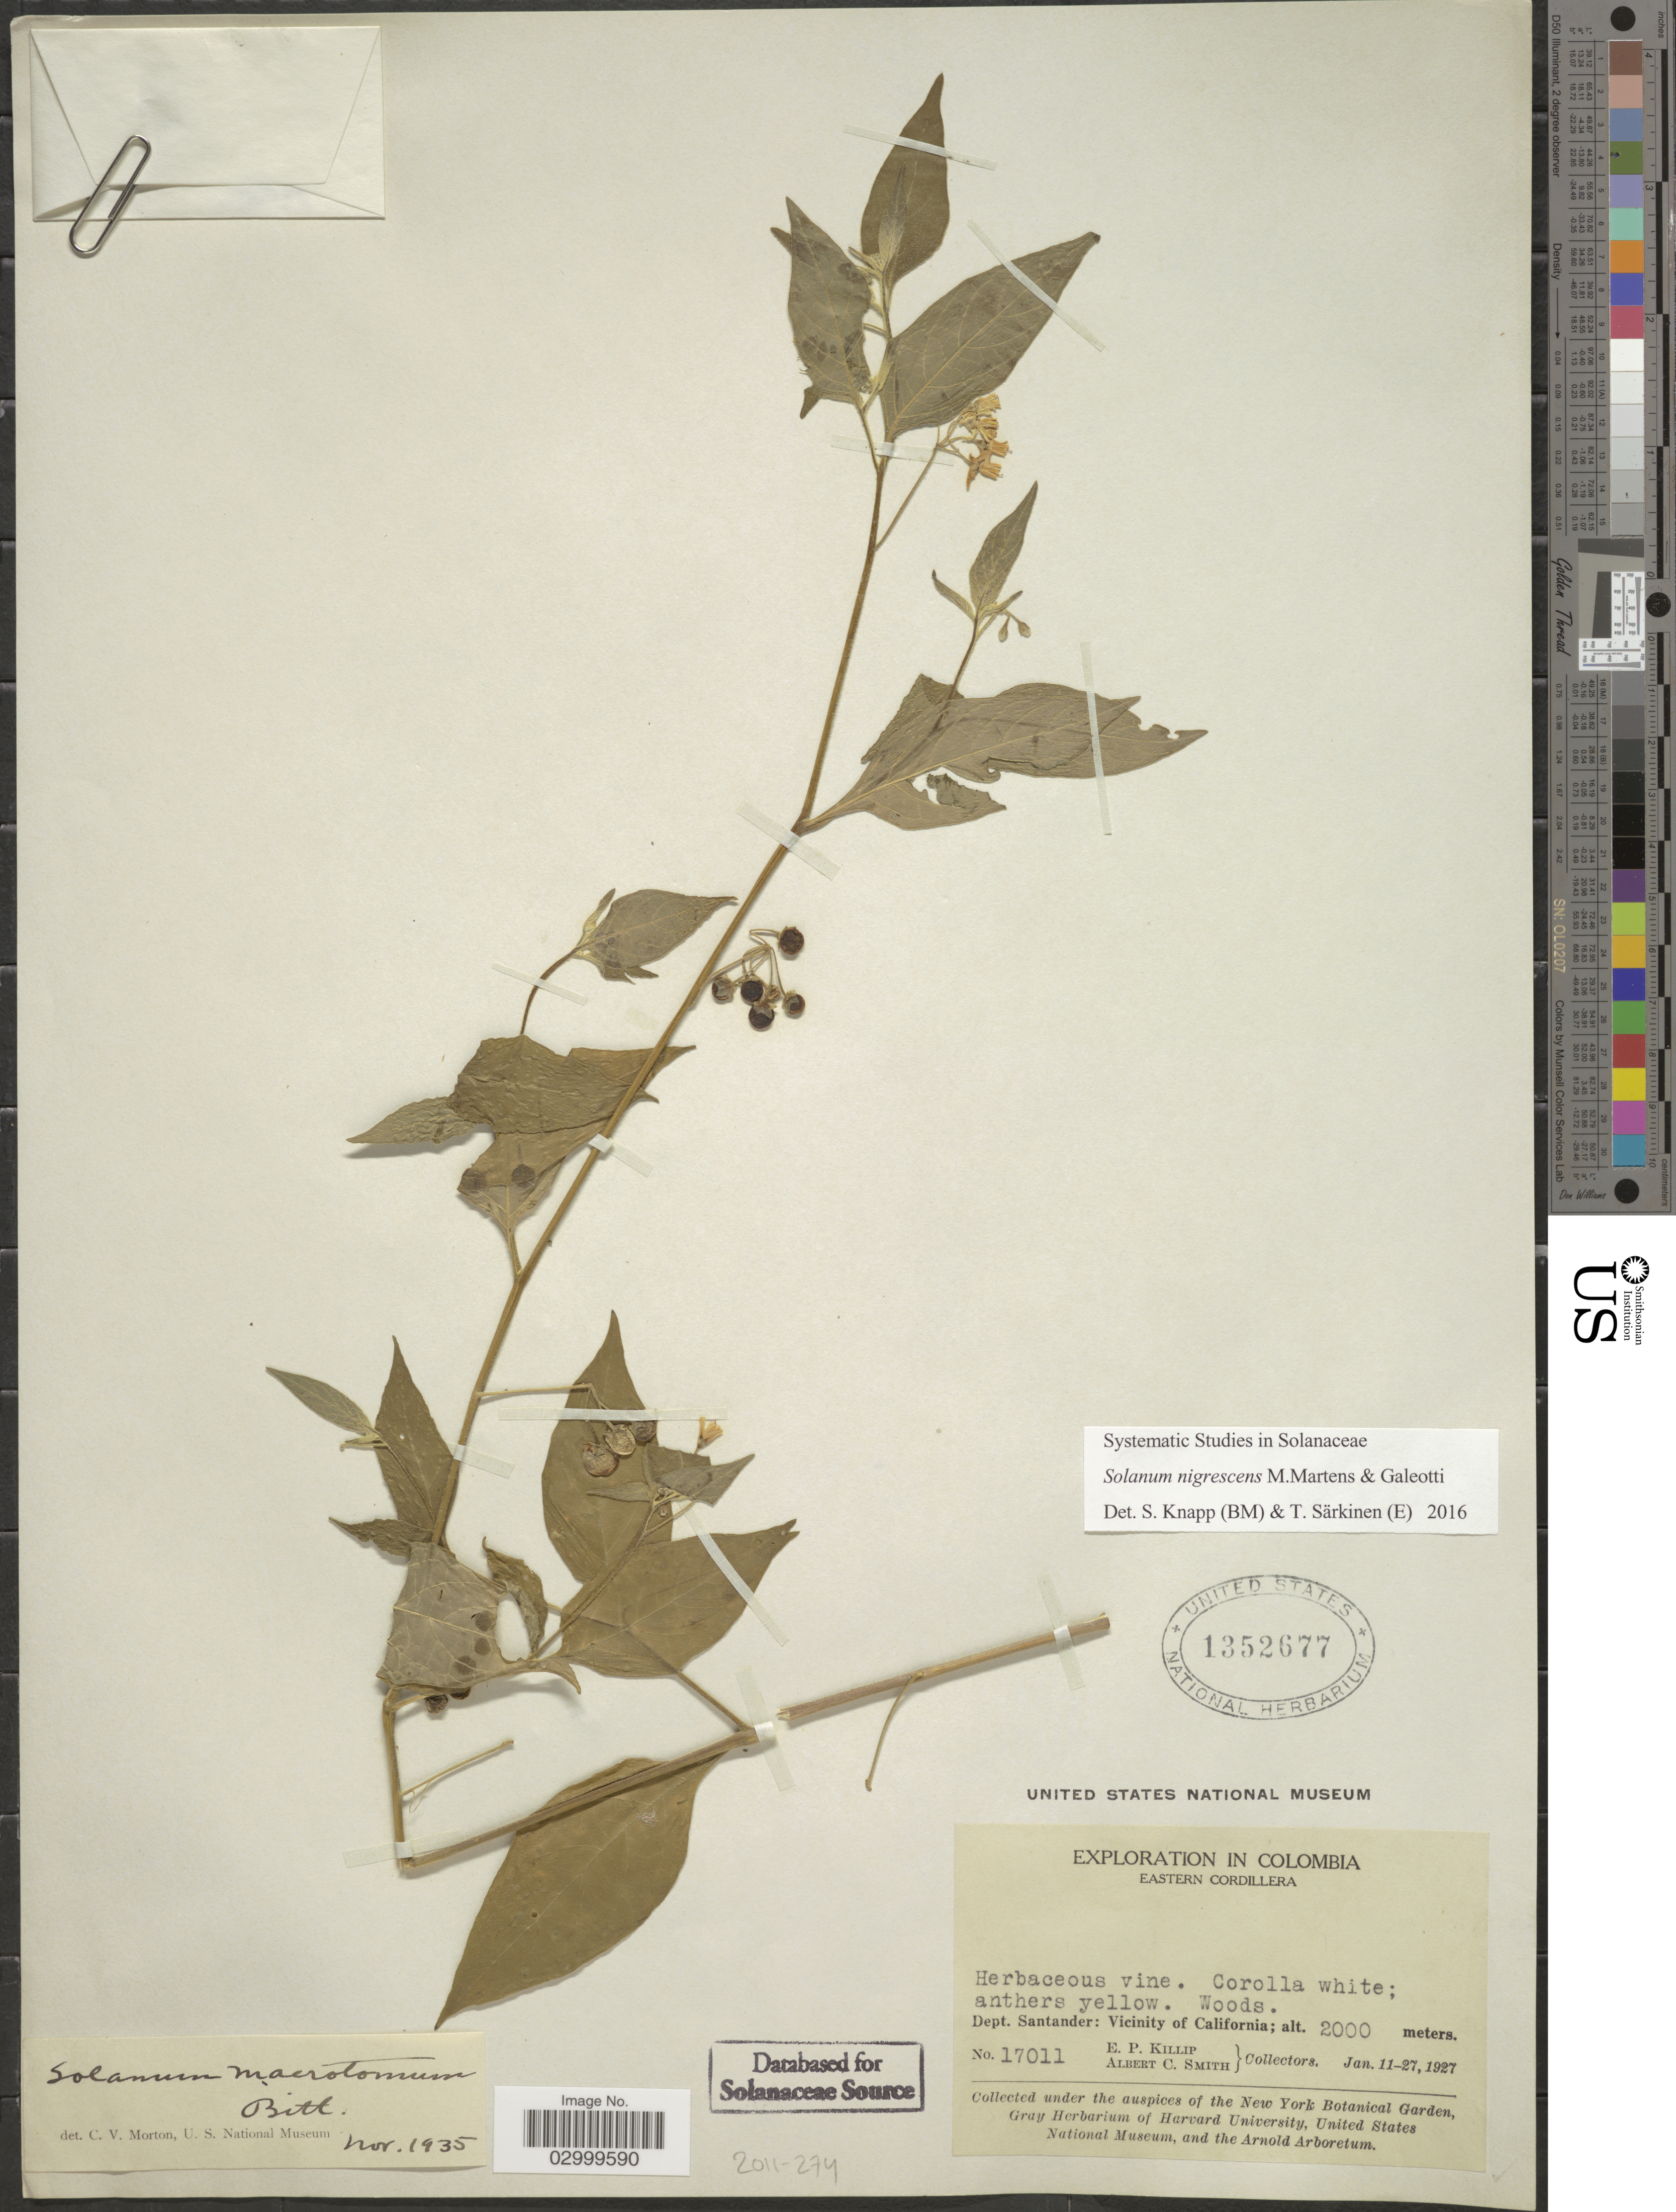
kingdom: Plantae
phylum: Tracheophyta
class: Magnoliopsida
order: Solanales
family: Solanaceae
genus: Solanum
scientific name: Solanum nigrescens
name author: M. Martens & Galeotti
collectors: E. P. Killip & A. C. Smith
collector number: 17011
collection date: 1927-01-11/1927-01-27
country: Colombia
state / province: Santander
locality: Eastern Cordillera. Dept. Santander: Vicinity of California.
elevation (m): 2000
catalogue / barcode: US 1352677